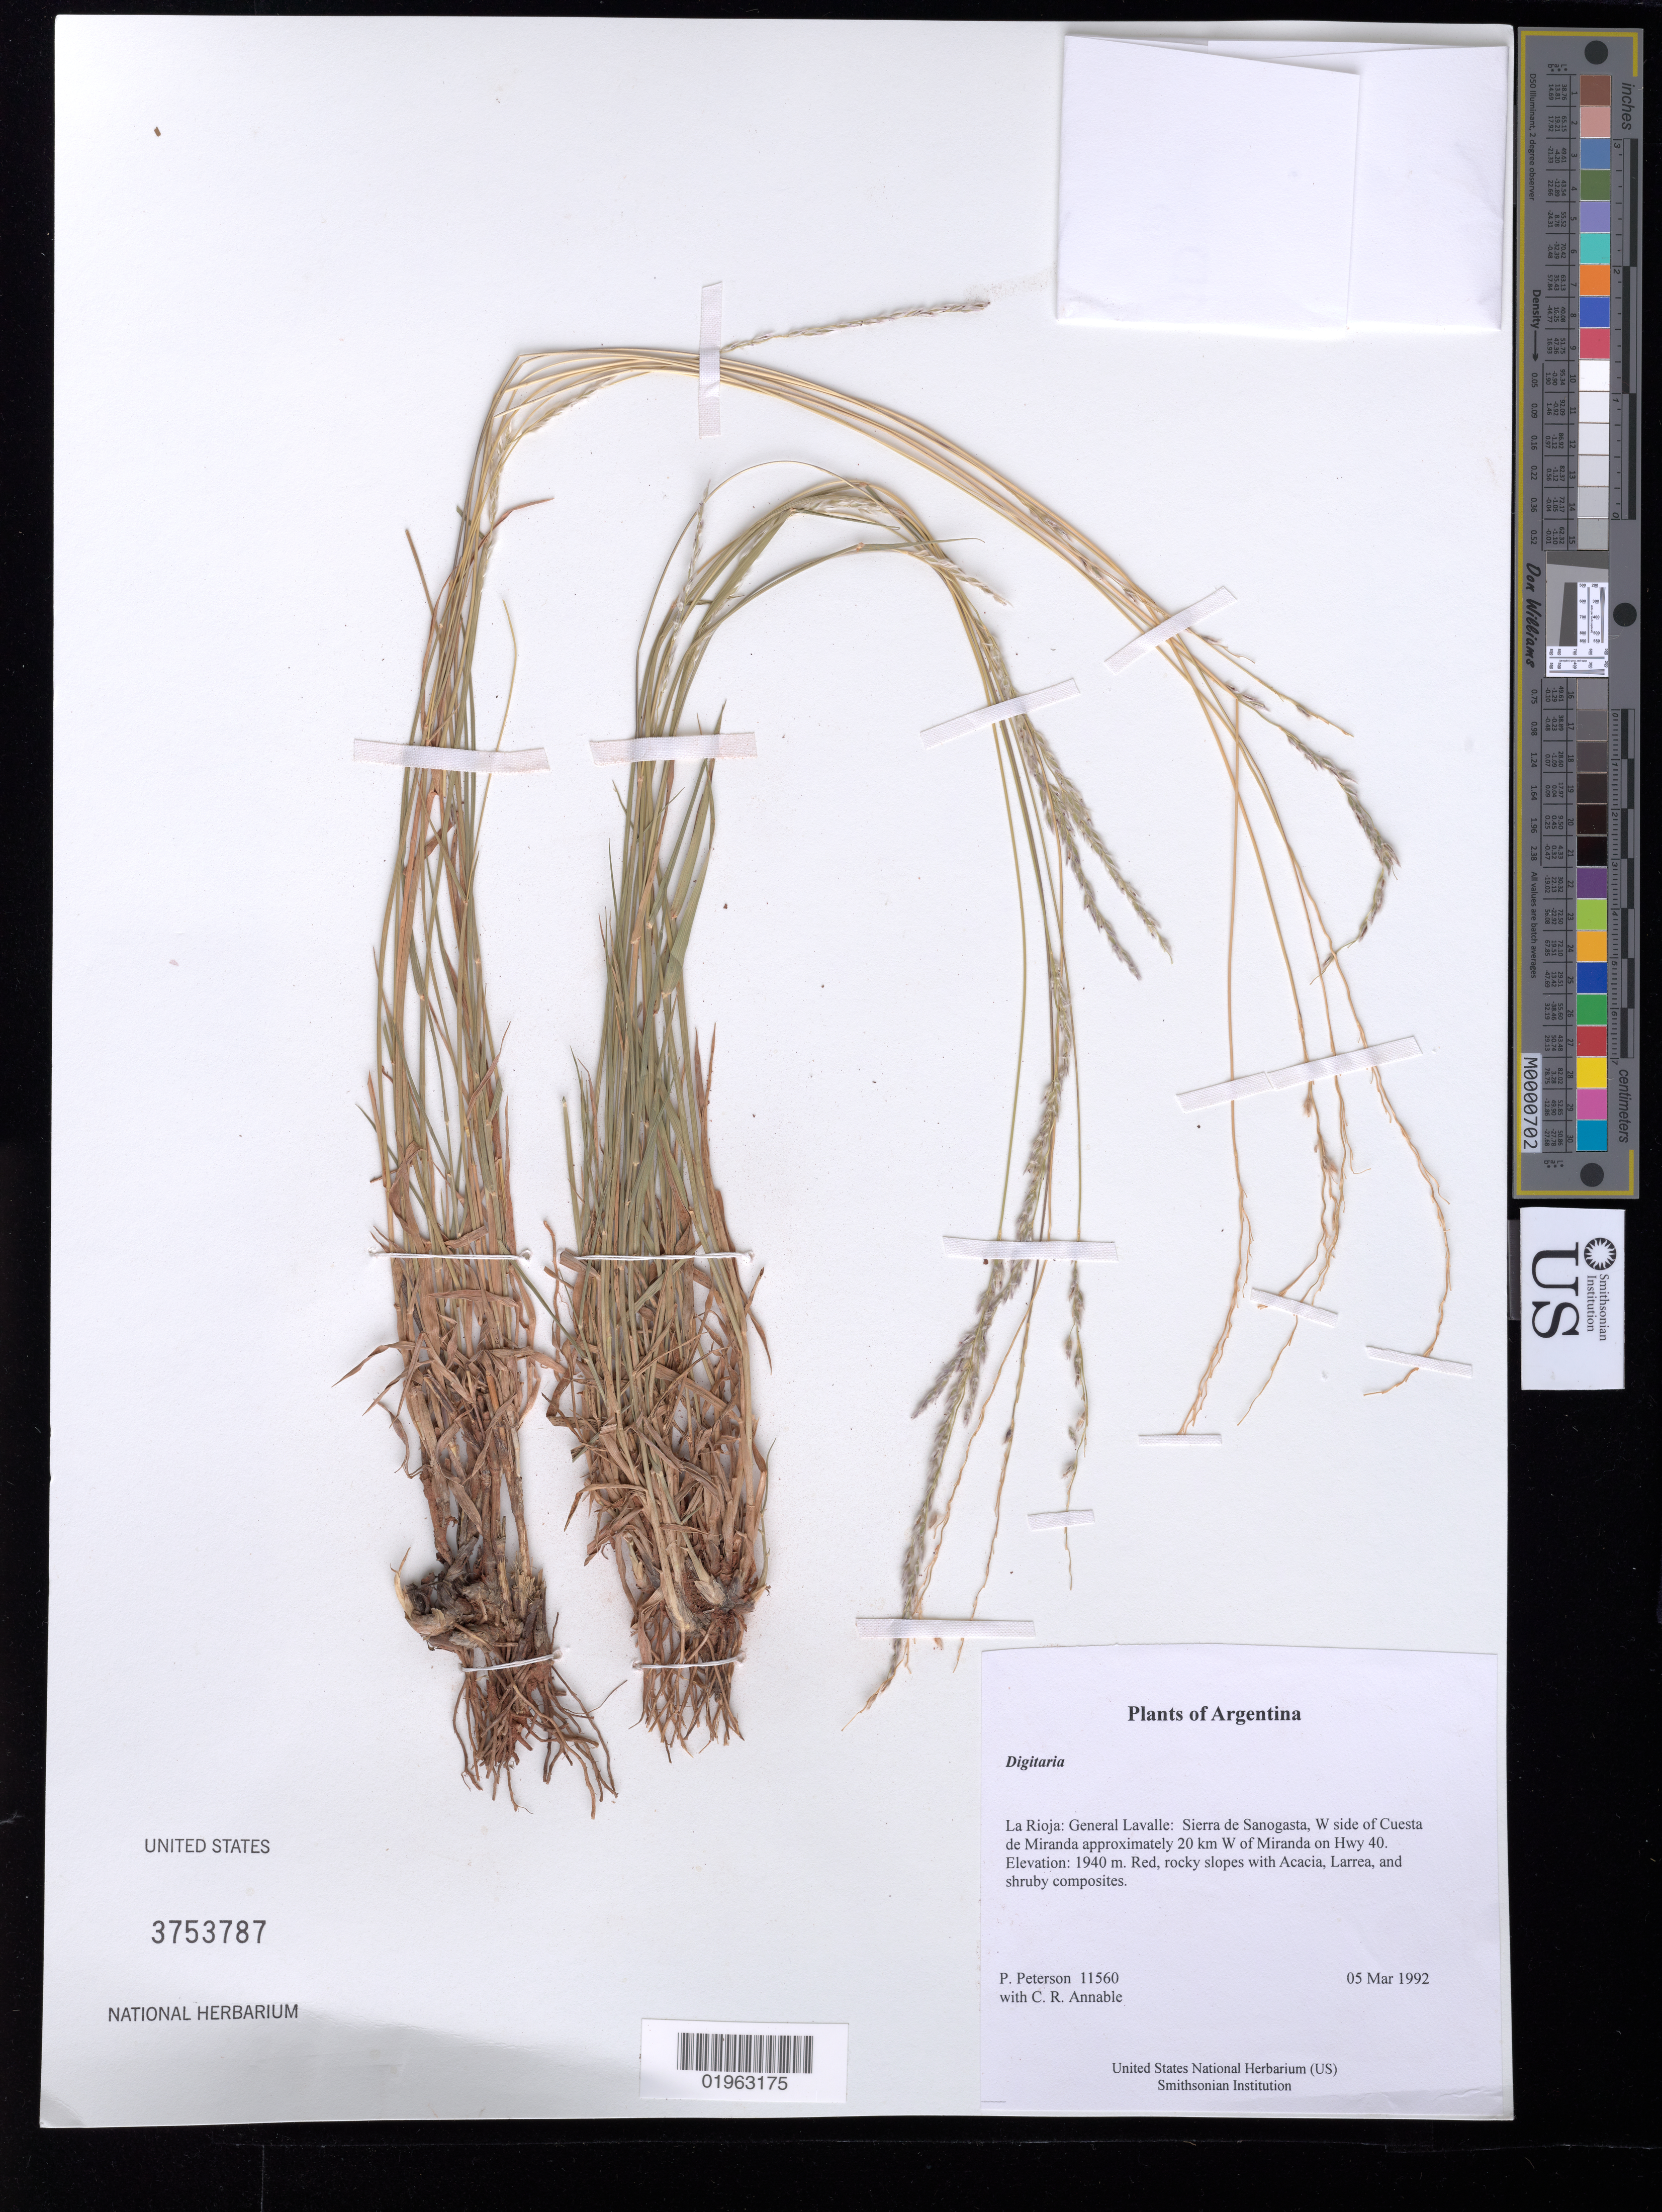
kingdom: Plantae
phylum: Tracheophyta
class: Liliopsida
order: Poales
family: Poaceae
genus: Digitaria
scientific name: Digitaria sp.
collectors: P. M. Peterson & C. R. Annable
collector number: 11560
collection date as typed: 05 Mar 1992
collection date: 1992-03-05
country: Argentina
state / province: La Rioja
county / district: General Lavalle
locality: Sierra de Sanogasta, W side of Cuesta de Miranda approximately 20 km W of Miranda on Hwy 40.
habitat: Red, rocky slopes with Acacia, Larrea, and shruby composites.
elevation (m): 1940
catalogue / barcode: US 3753787